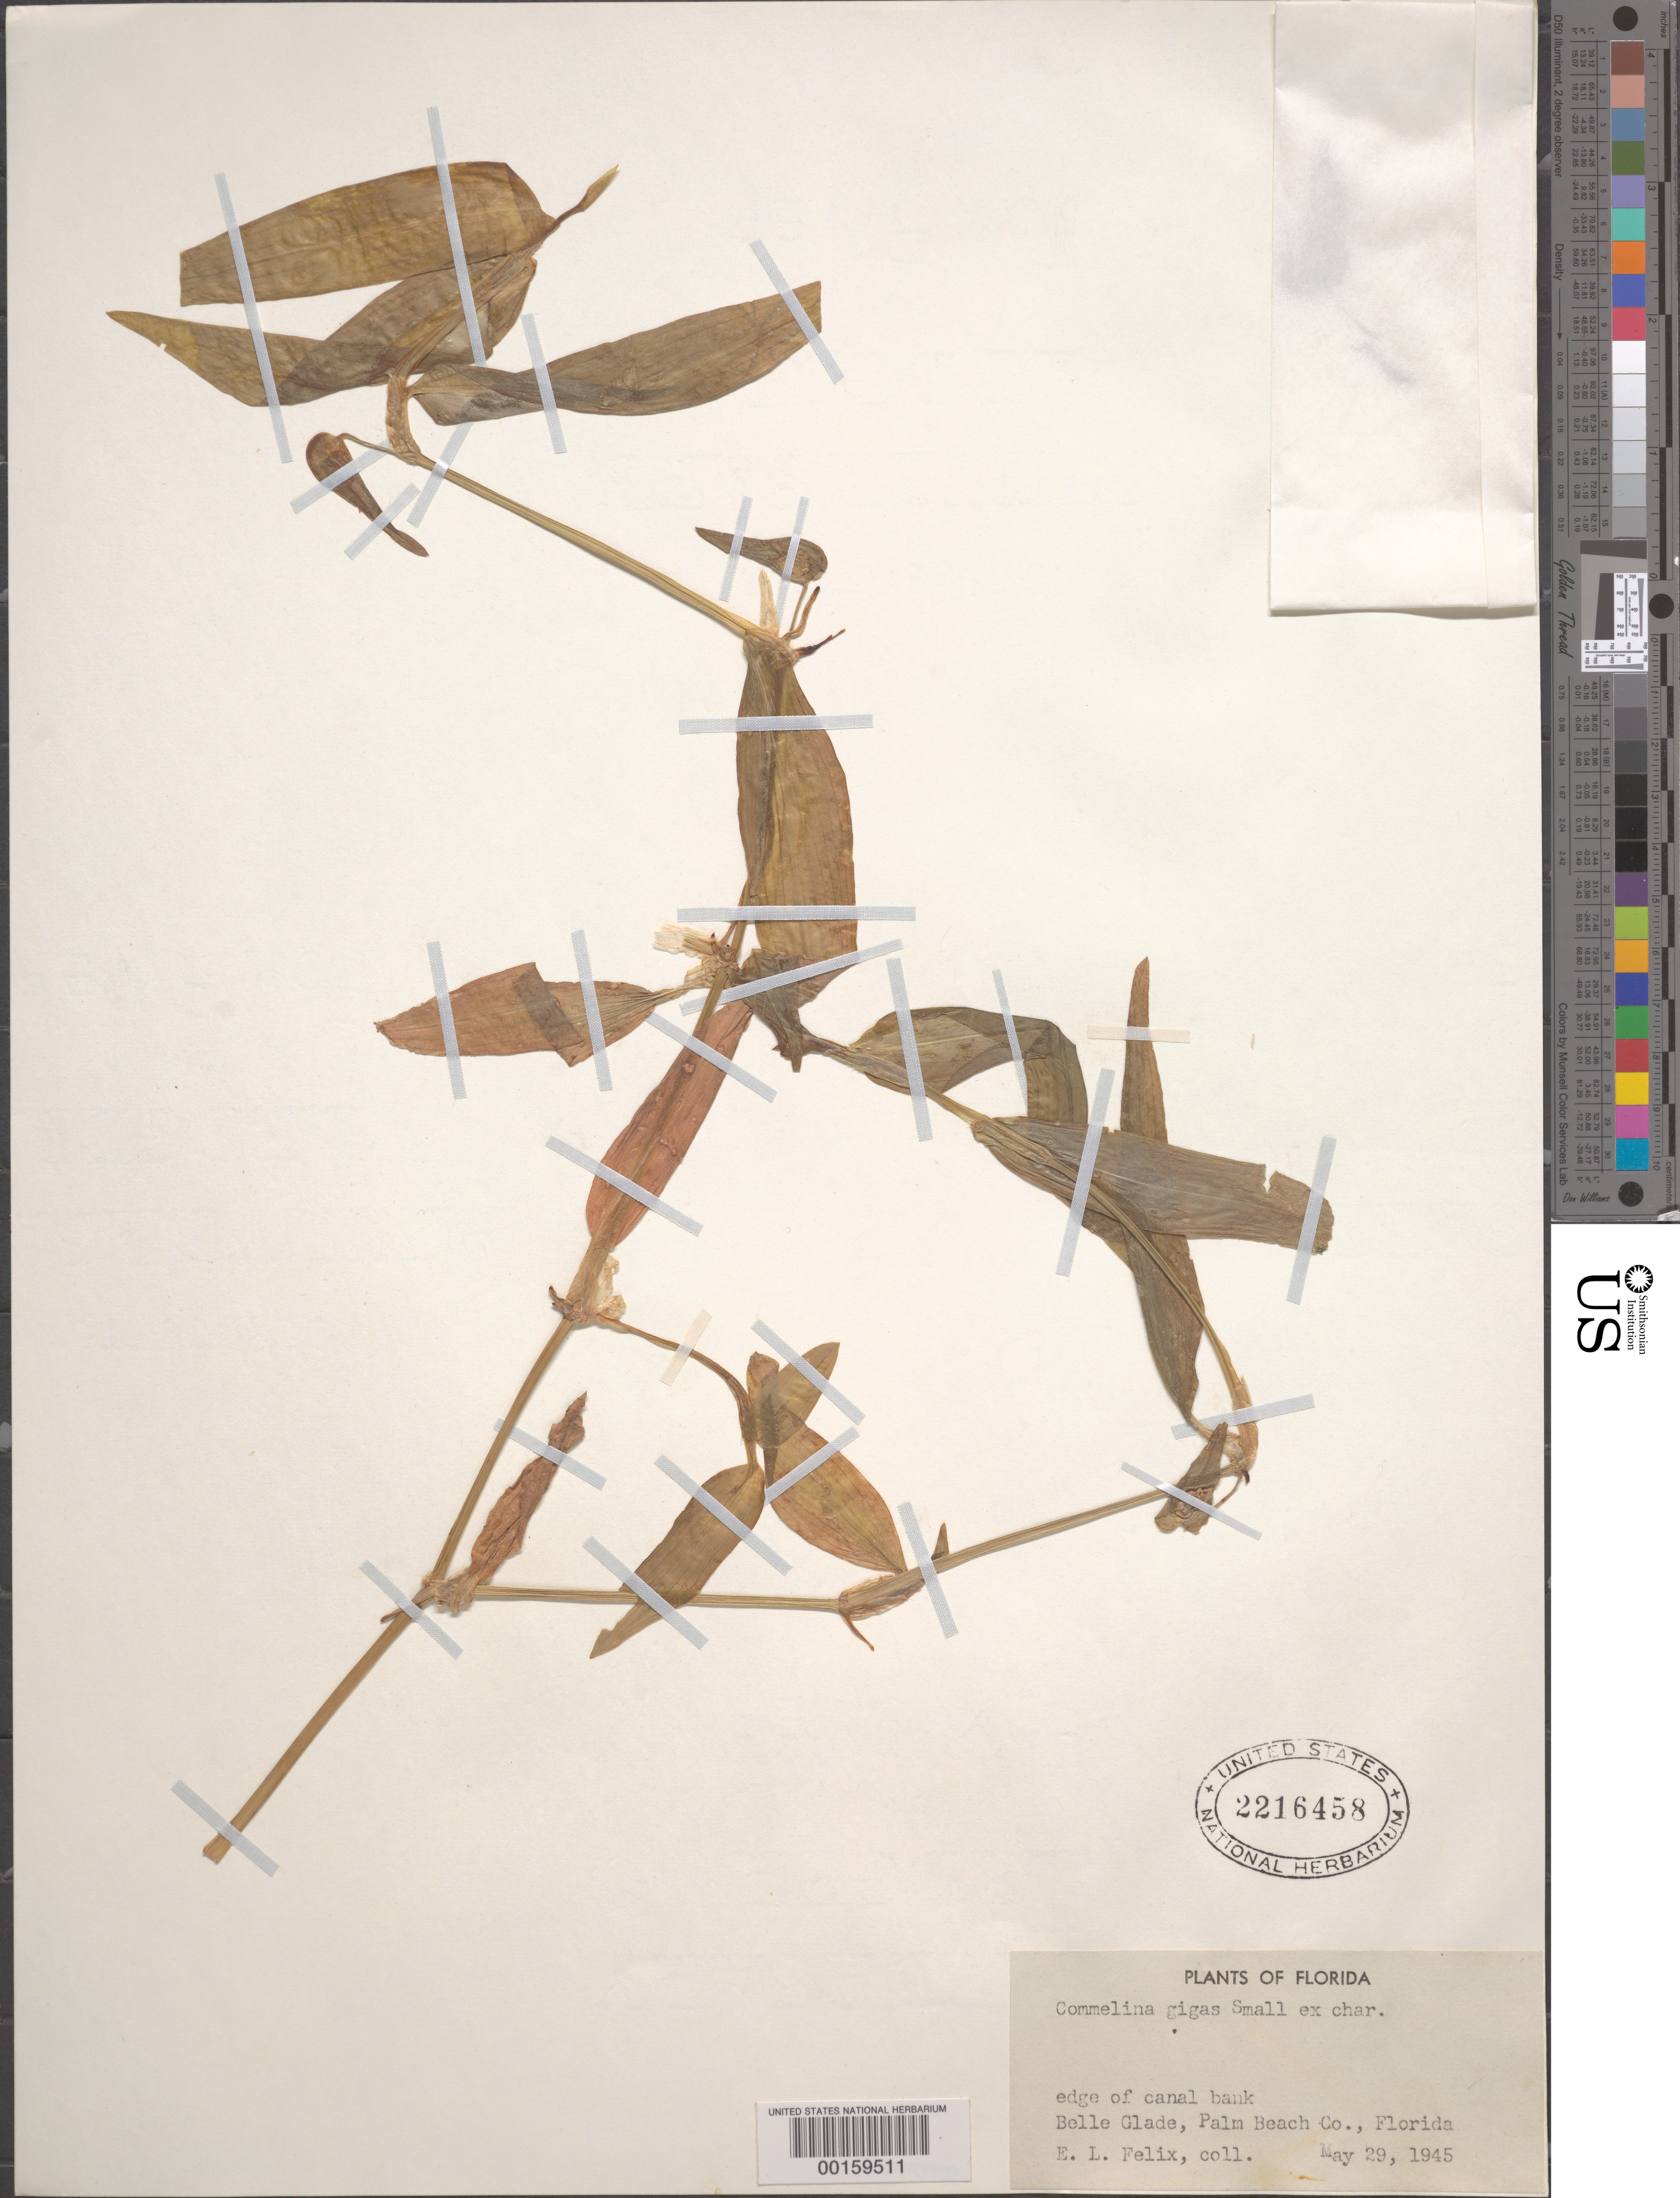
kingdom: Plantae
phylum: Tracheophyta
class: Liliopsida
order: Commelinales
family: Commelinaceae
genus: Commelina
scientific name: Commelina caroliniana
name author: Walter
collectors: E. Felix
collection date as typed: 29 May 1945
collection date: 1945-05-29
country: United States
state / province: Florida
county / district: Palm Beach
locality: Belle glade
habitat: Canal bank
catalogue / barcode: US 2216458